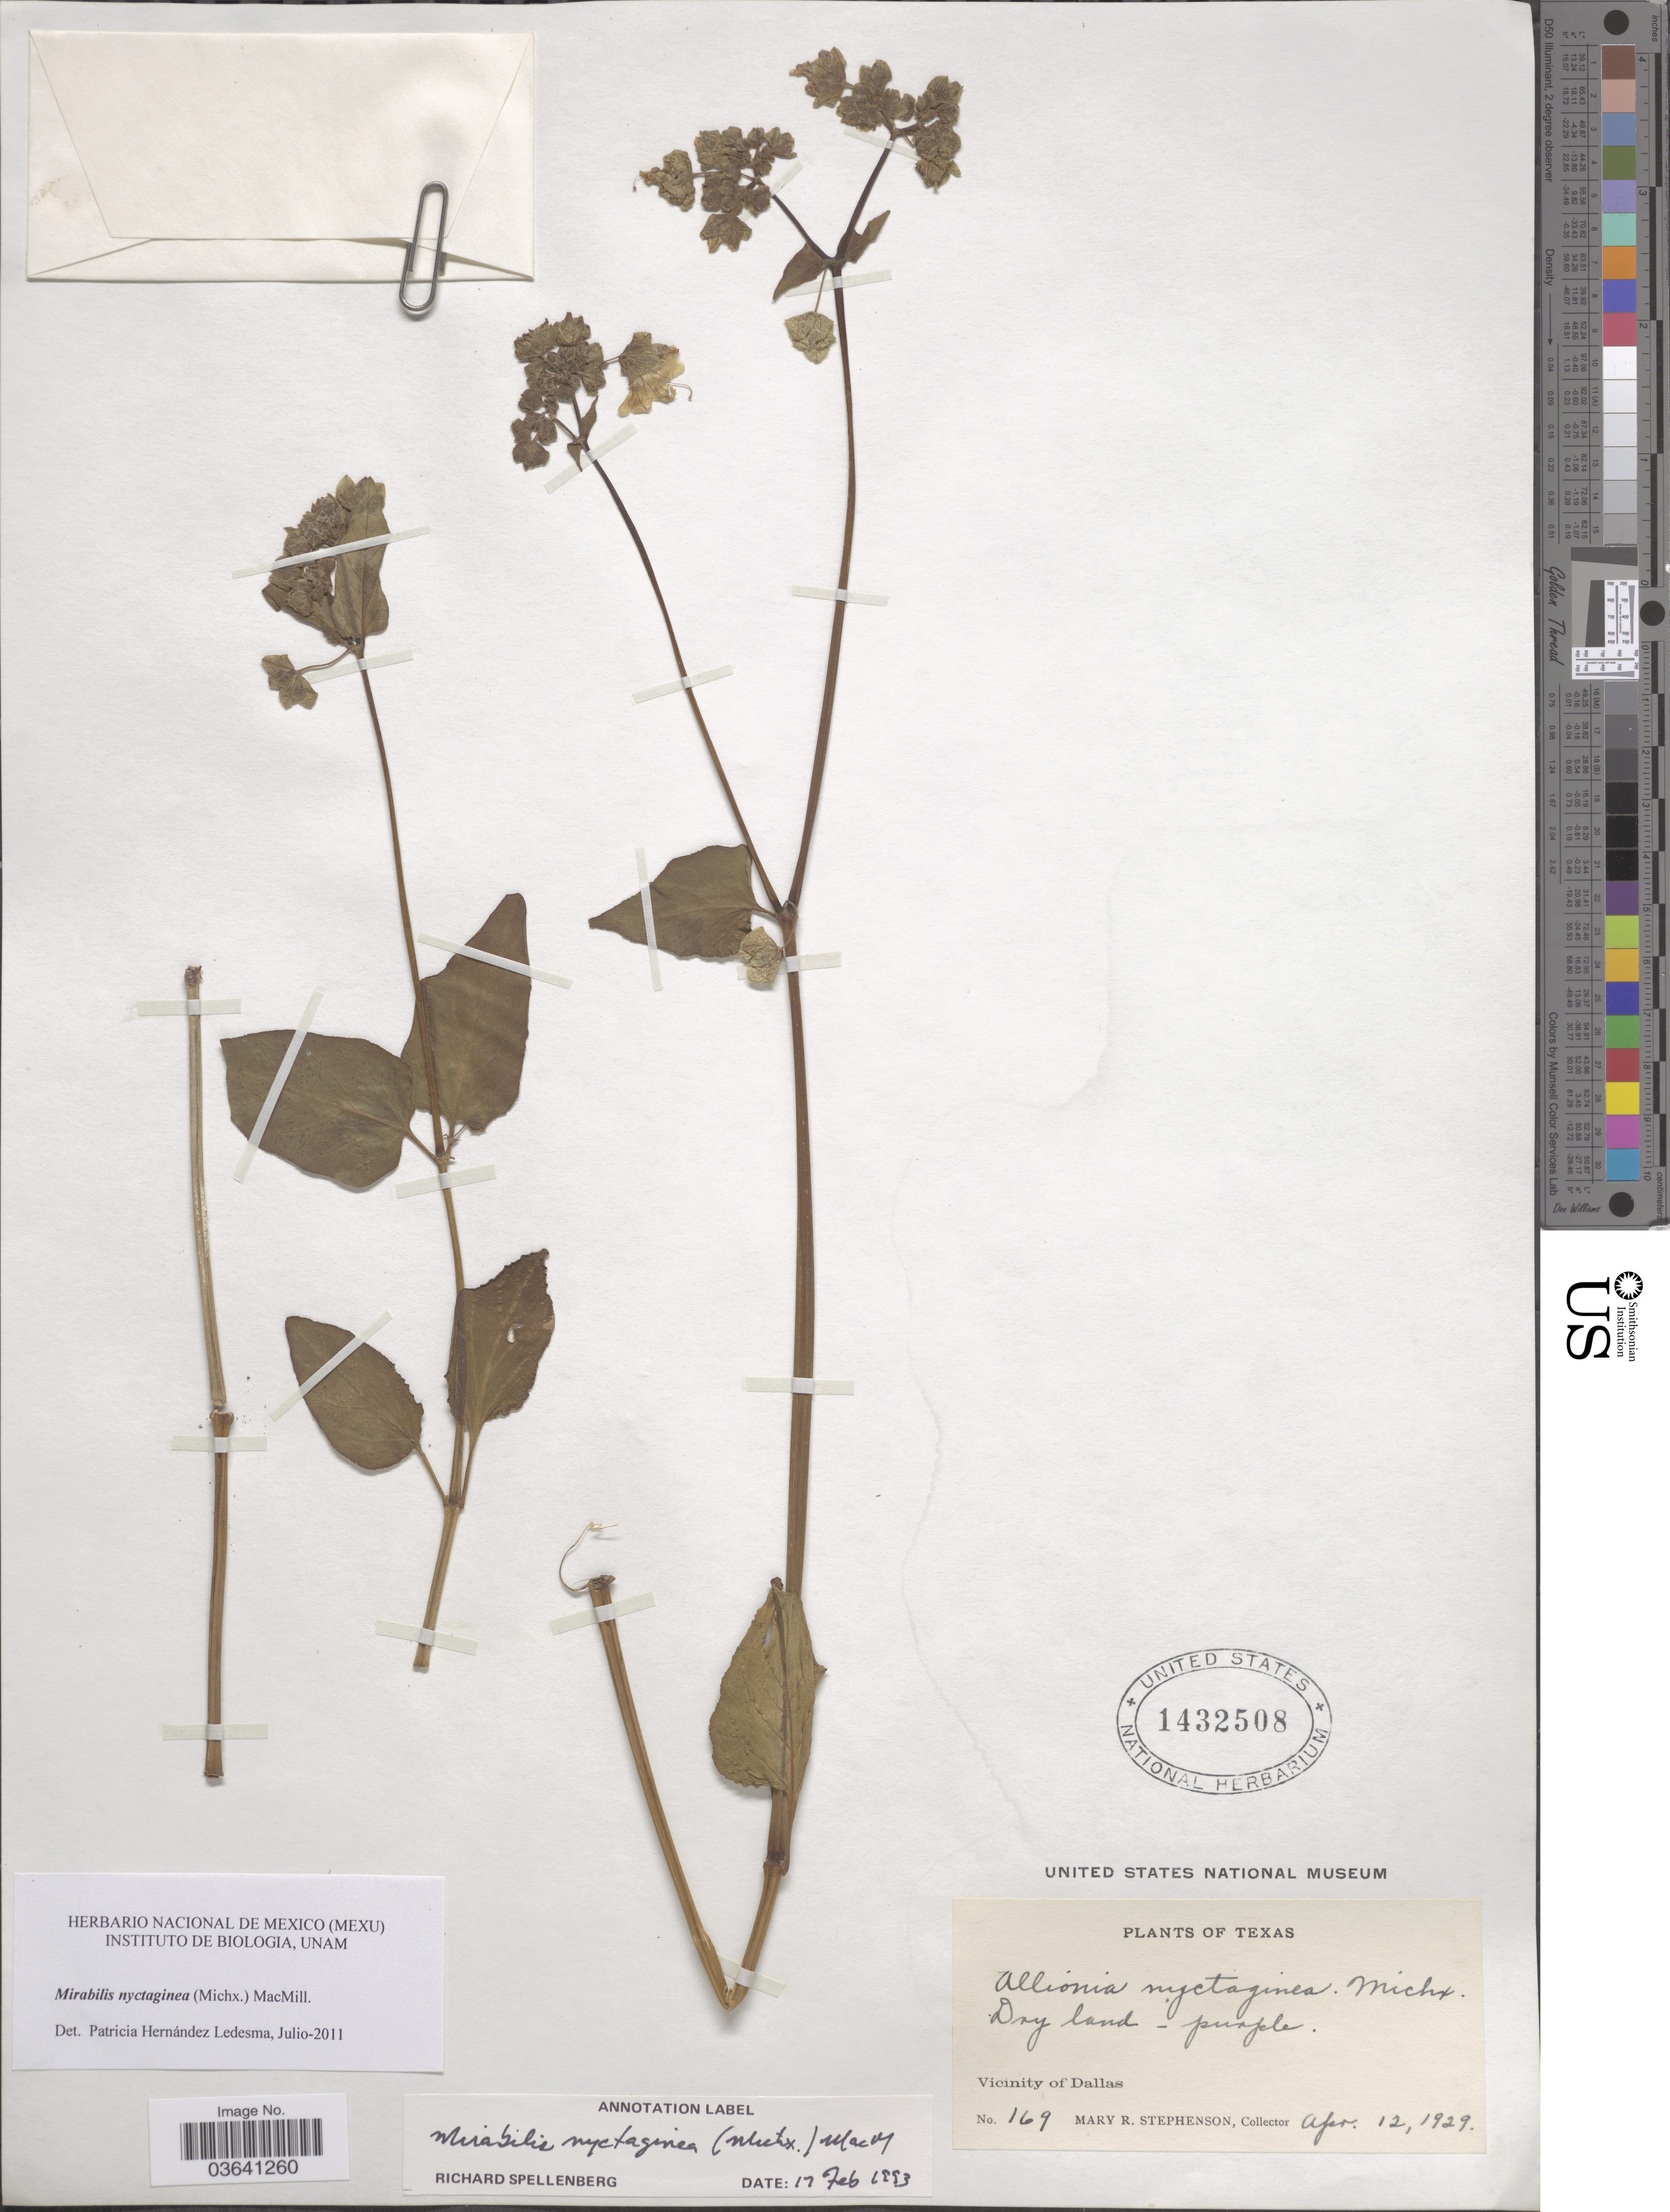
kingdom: Plantae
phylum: Tracheophyta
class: Magnoliopsida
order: Caryophyllales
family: Nyctaginaceae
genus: Mirabilis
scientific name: Mirabilis nyctaginea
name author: (Michx.) MacMill.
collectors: M. Stephenson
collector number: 169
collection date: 1929-04-12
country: United States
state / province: Texas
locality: Vicinity of Dallas.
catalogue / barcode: US 1432508